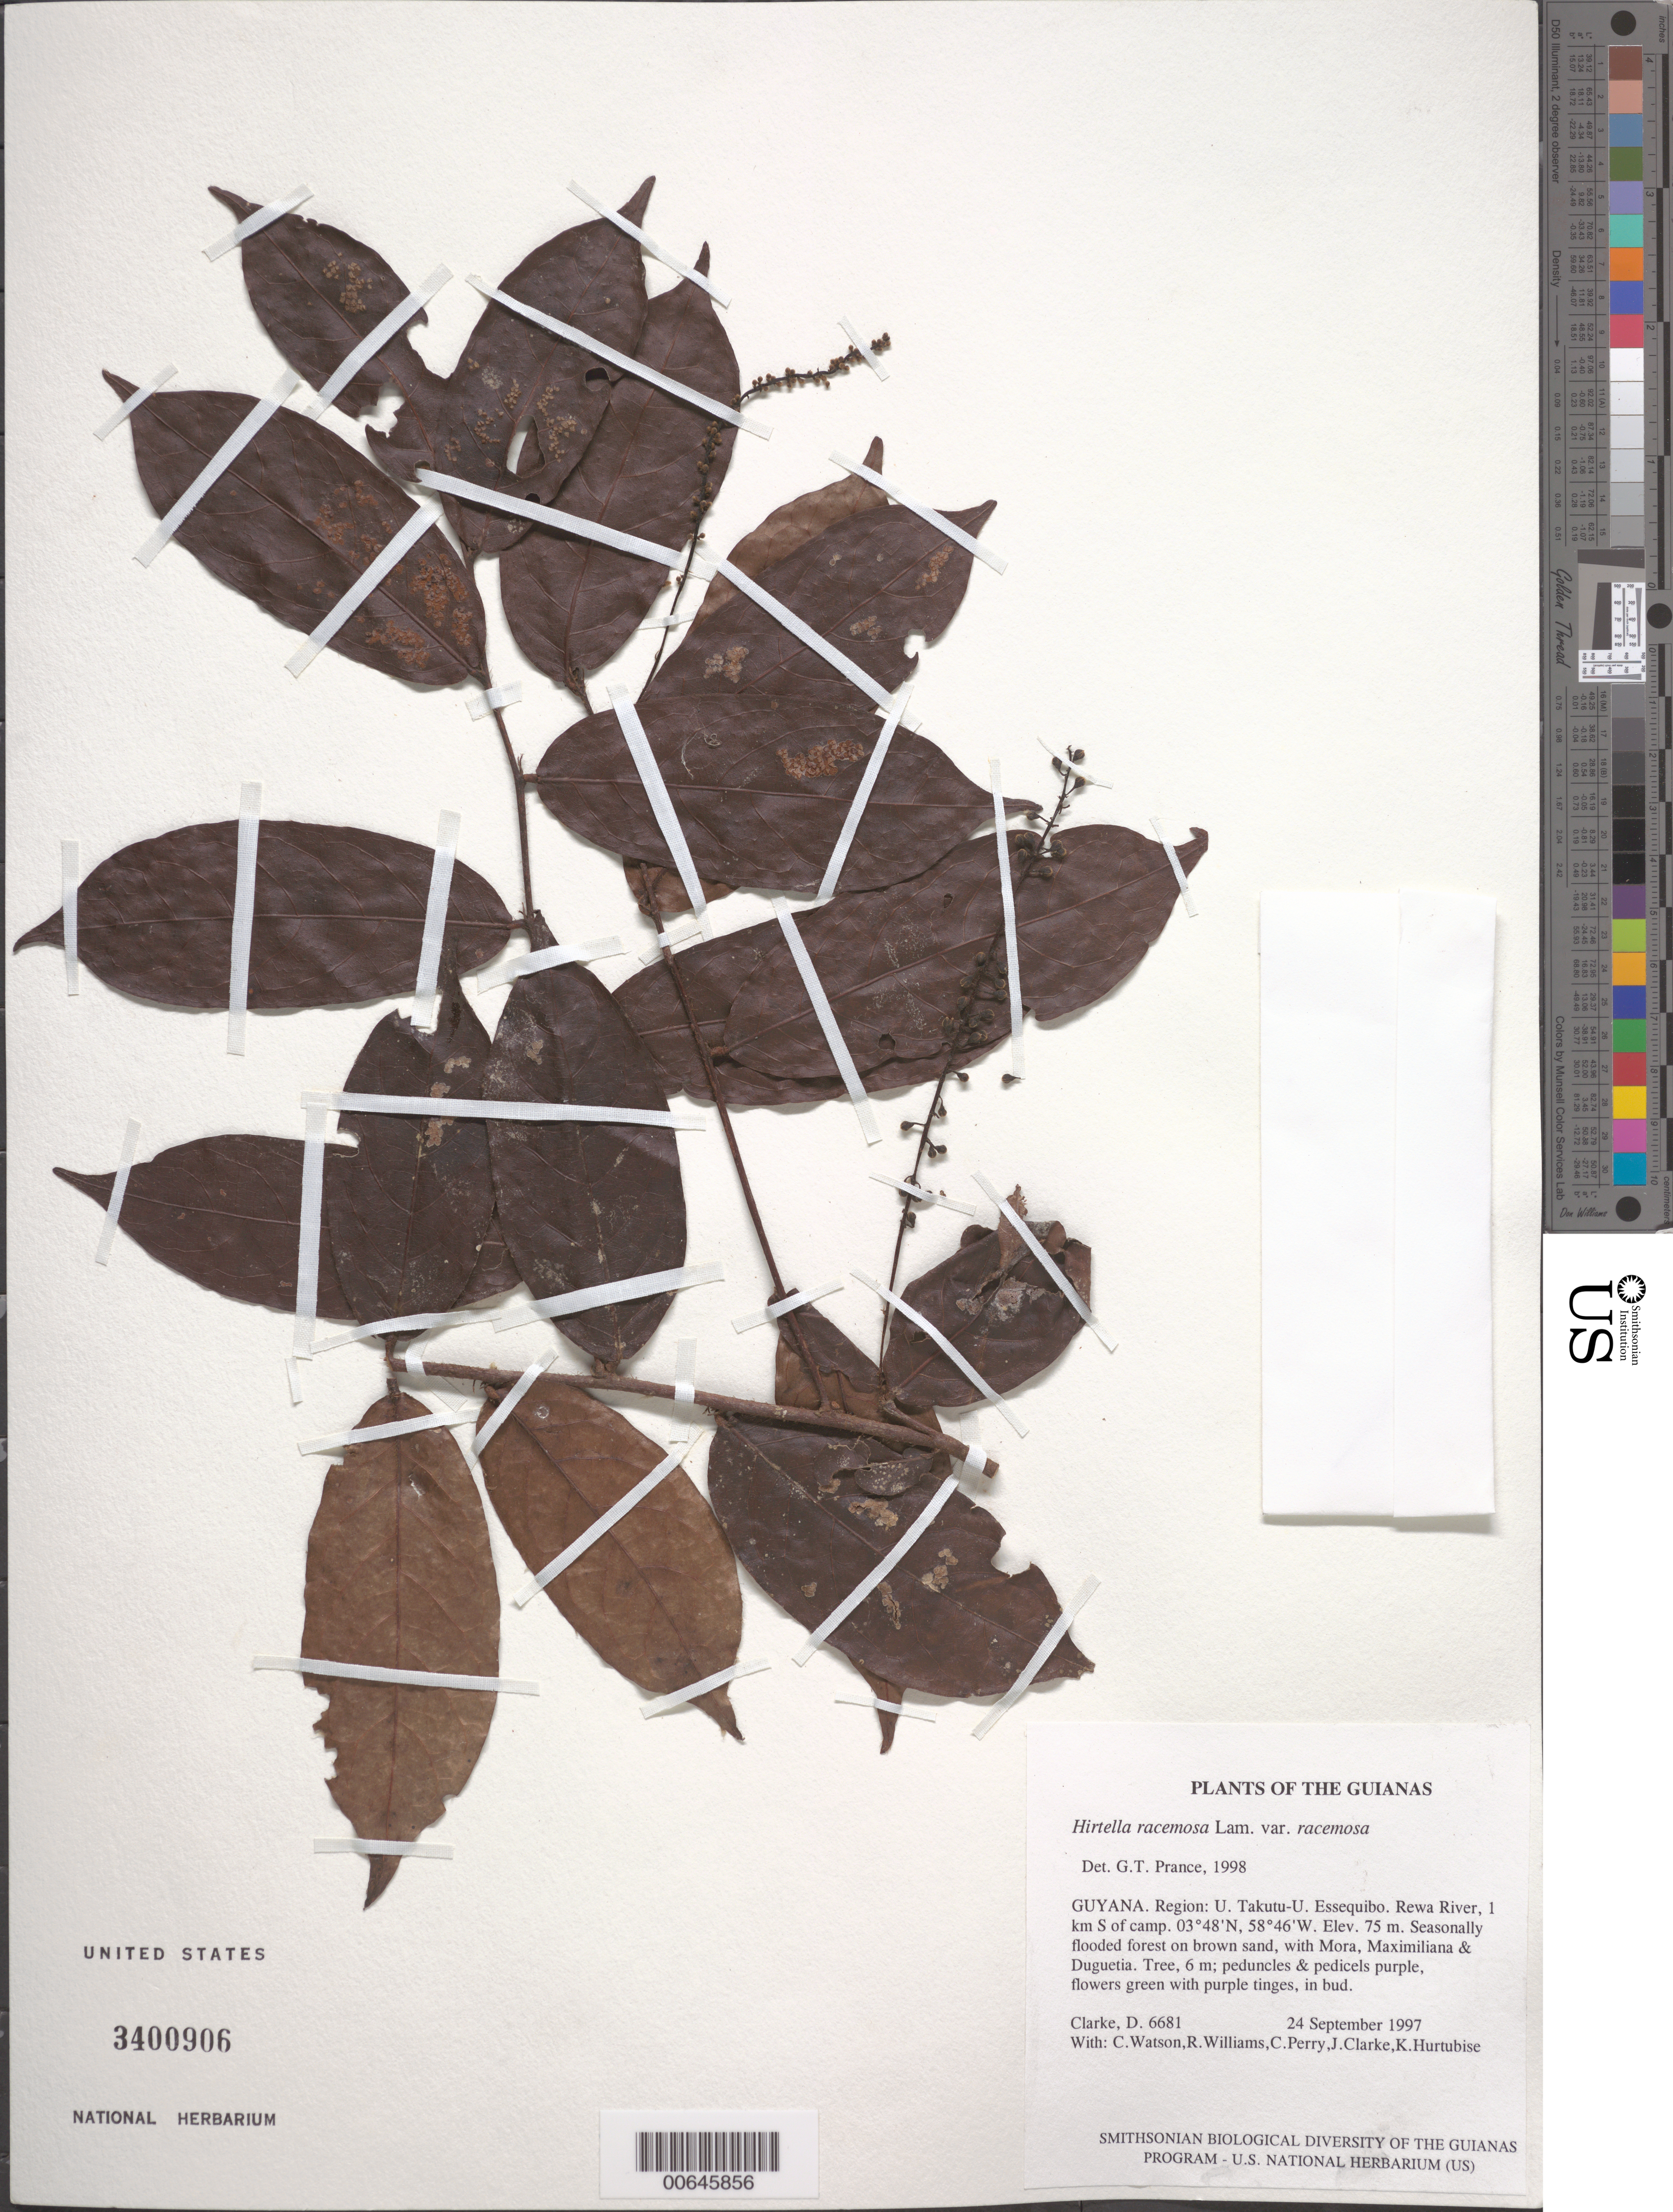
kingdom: Plantae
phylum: Tracheophyta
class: Magnoliopsida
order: Malpighiales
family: Chrysobalanaceae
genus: Hirtella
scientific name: Hirtella racemosa var. racemosa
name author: Lam.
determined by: Prance, G. T.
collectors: H. D. Clarke, C. Watson, R. Williams, C. Perry, J. Clarke & K. Hurtubise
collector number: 6681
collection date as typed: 24 September 1997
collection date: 1997-09-24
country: Guyana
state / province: U. Takutu-U. Essequibo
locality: Rewa River, 1 km S of camp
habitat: Seasonally flooded forest on brown sand, with Mora, Maximiliana & Duguetia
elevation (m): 75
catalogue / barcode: US 3400906